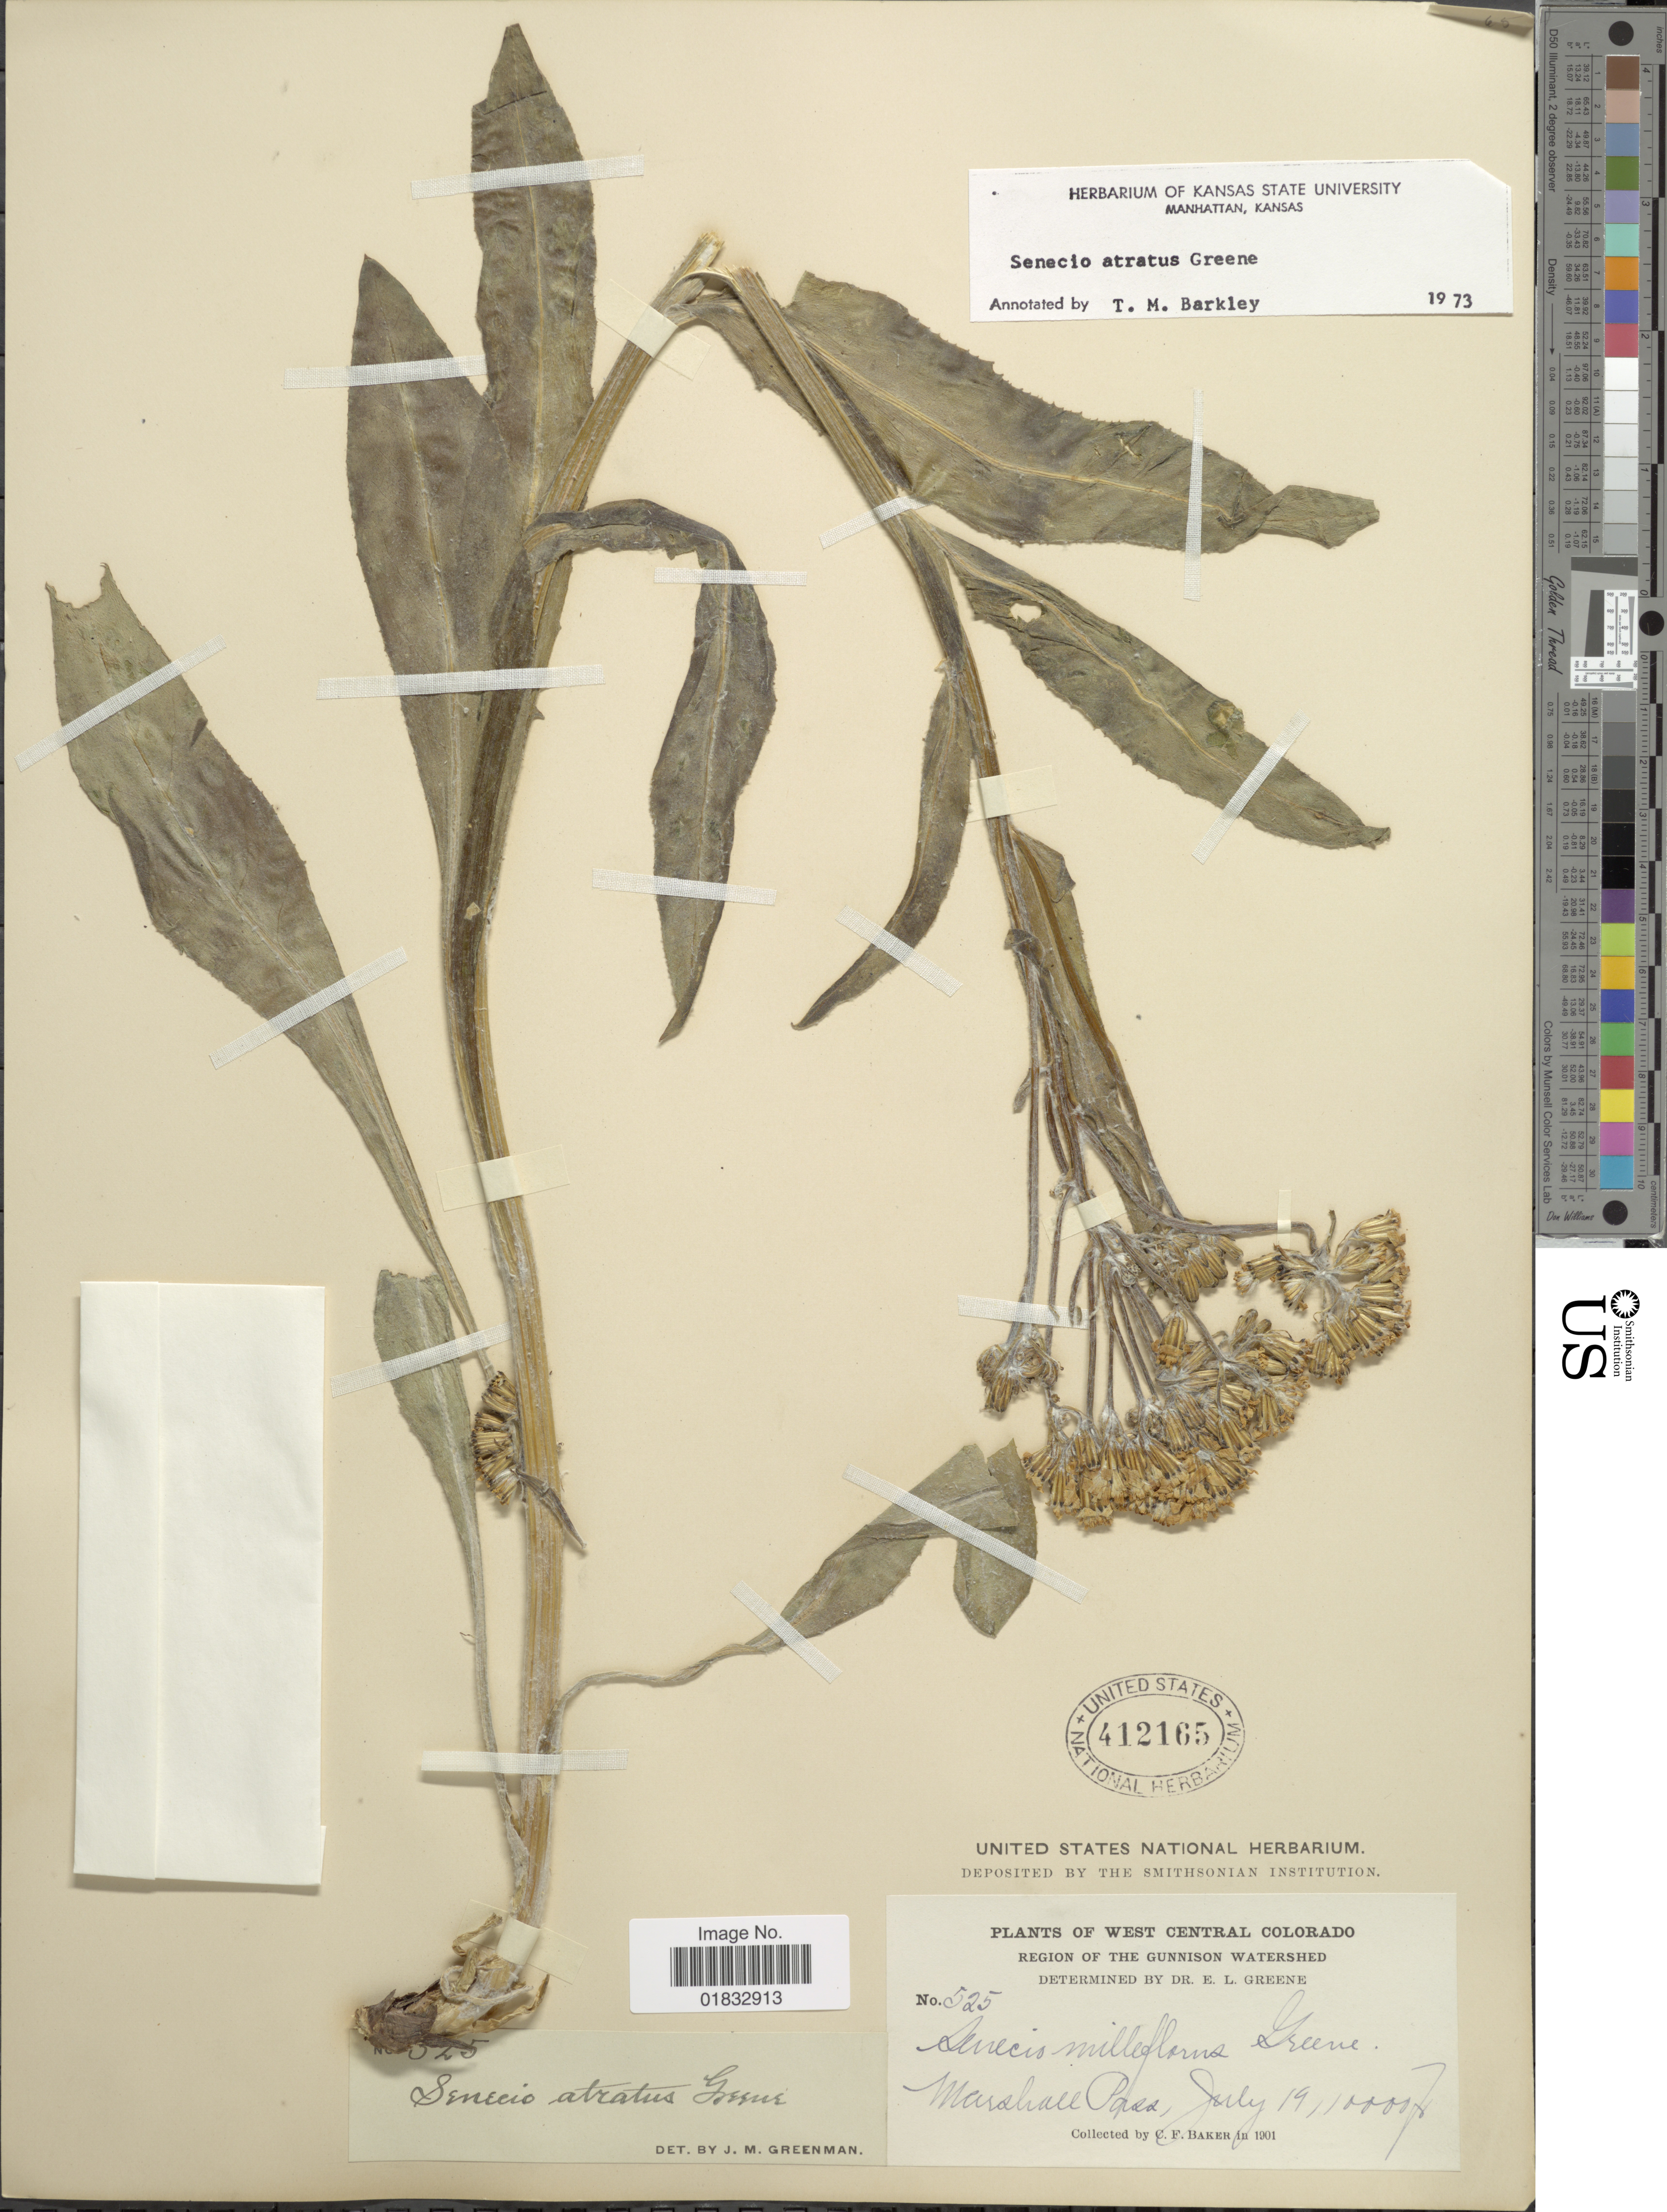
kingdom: Plantae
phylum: Tracheophyta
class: Magnoliopsida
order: Asterales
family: Asteraceae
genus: Senecio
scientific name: Senecio atratus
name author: Greene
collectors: C. F. Baker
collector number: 525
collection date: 1901-07-19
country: United States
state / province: Colorado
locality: West Central Colorado, Region of the Gunnison Watershed, Marshall Pass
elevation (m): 3048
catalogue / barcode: US 412165